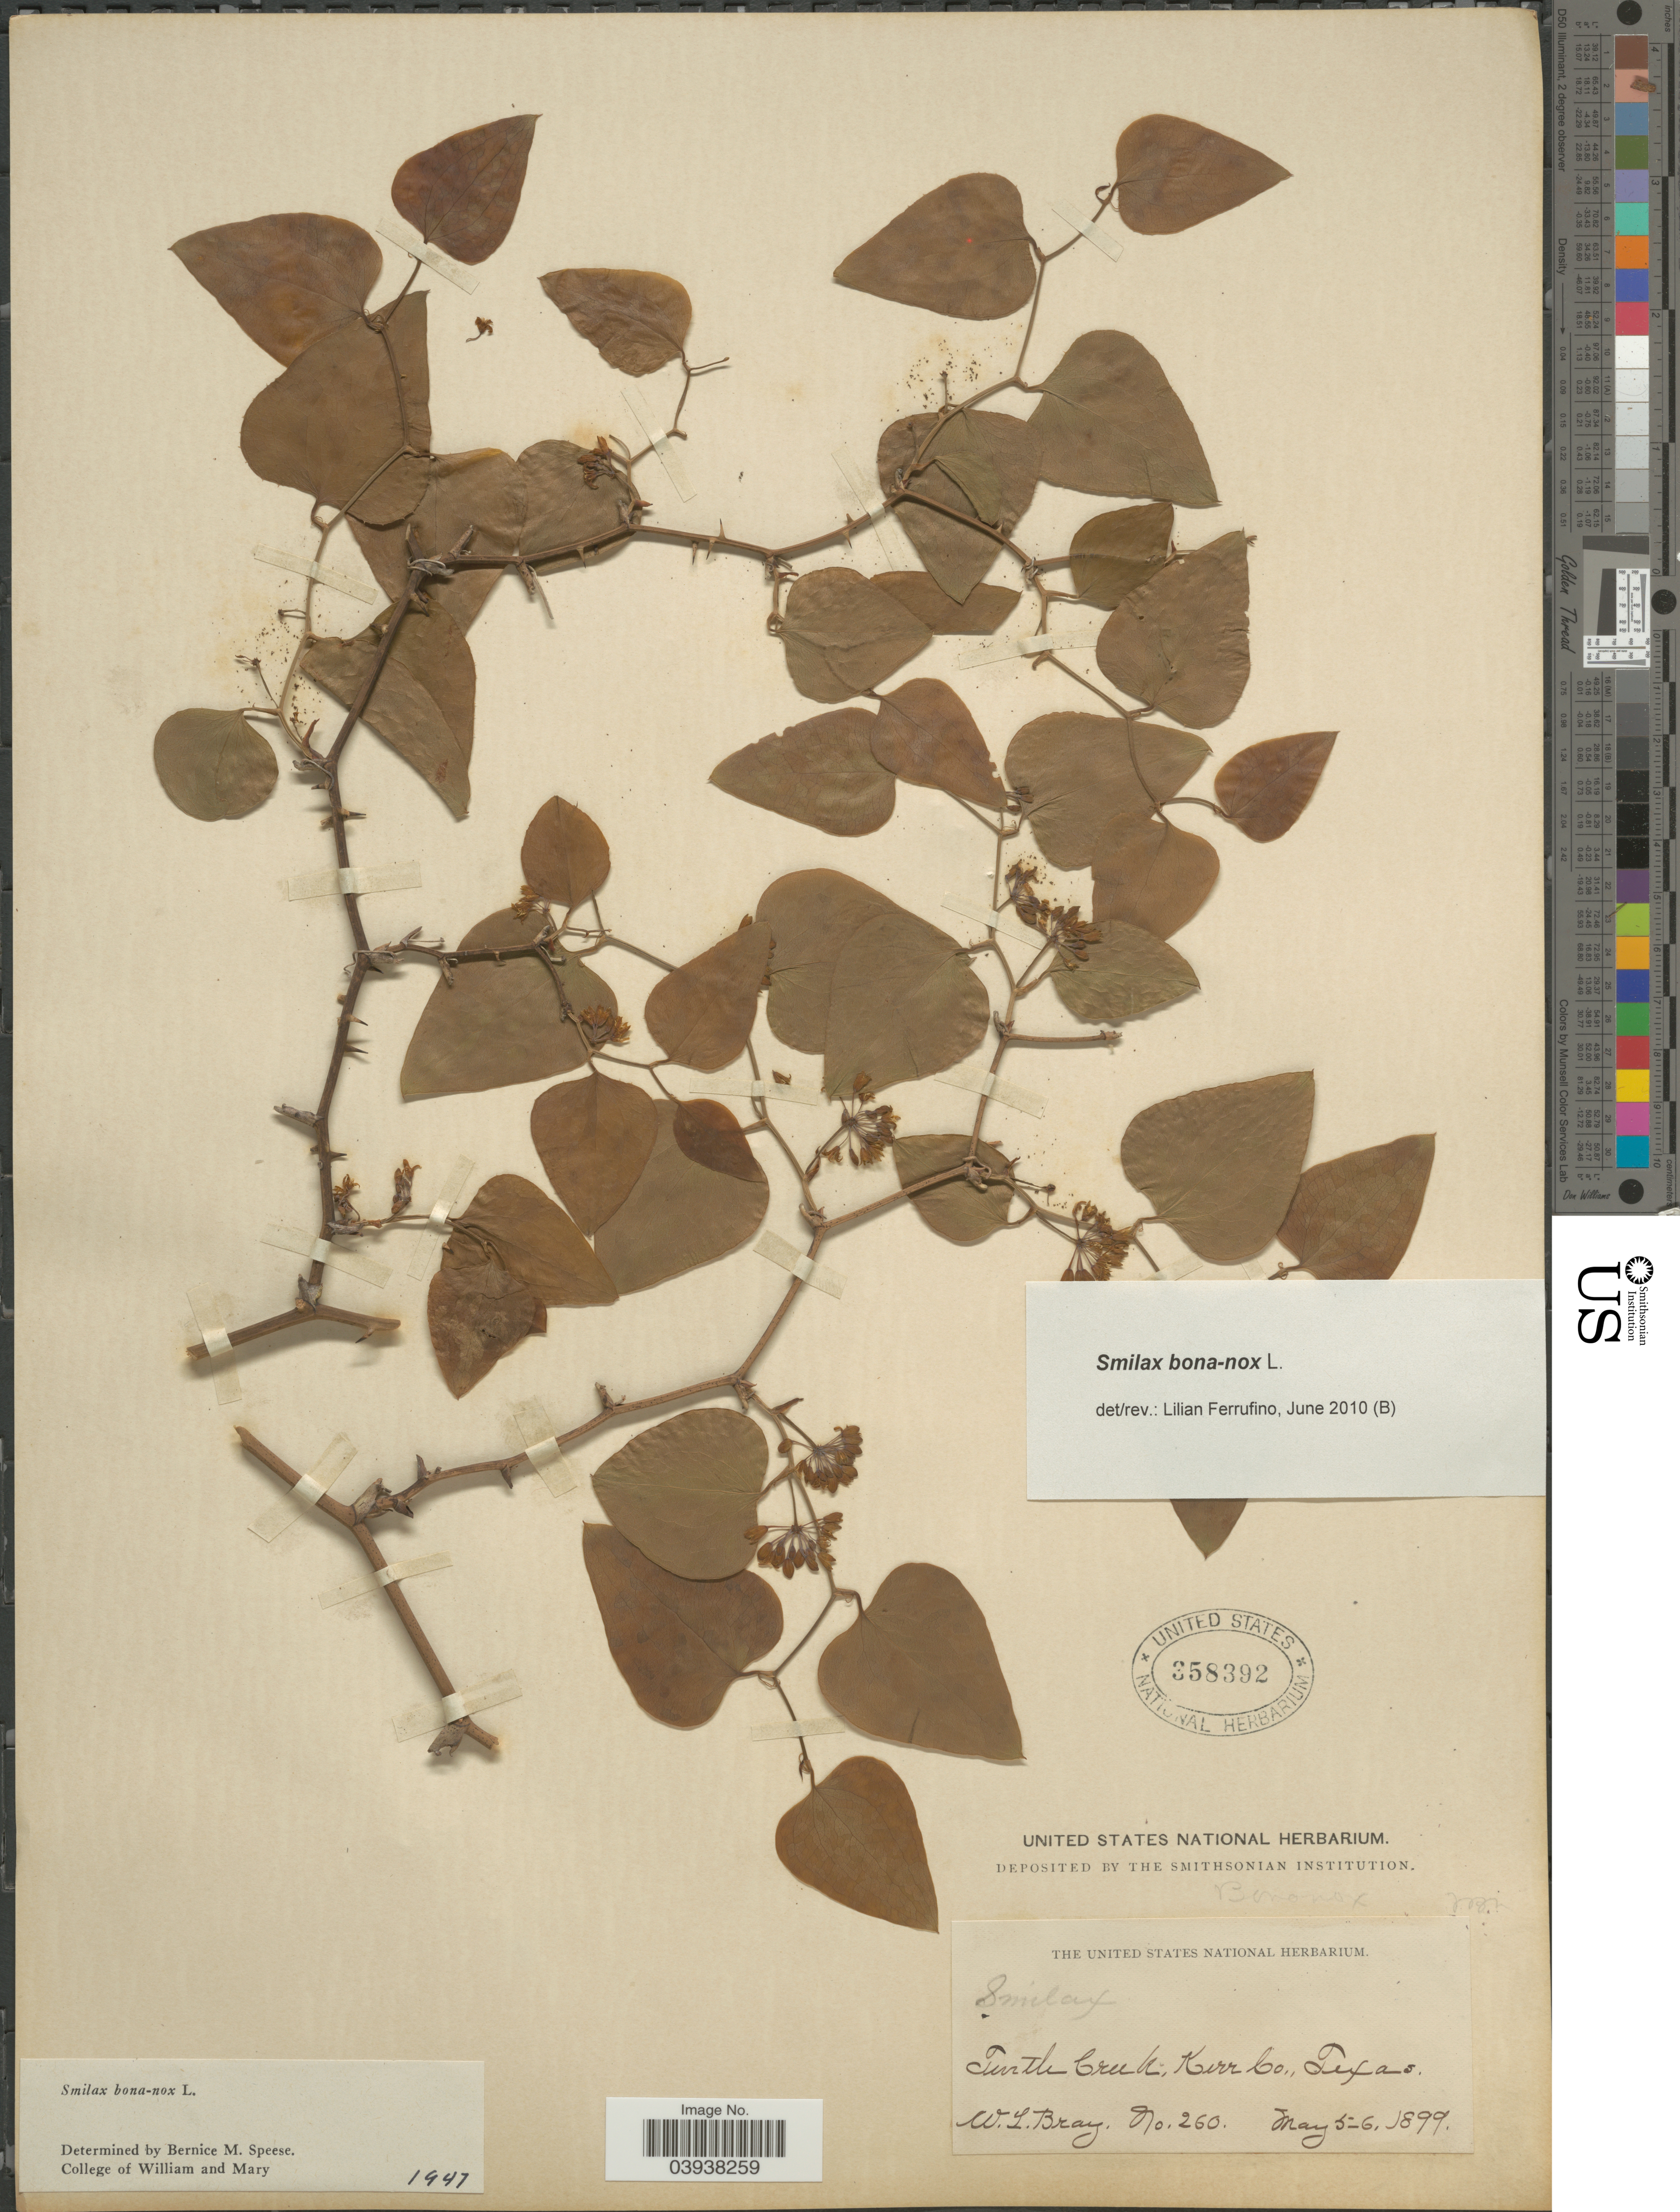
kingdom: Plantae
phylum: Tracheophyta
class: Liliopsida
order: Liliales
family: Smilacaceae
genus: Smilax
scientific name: Smilax bona-nox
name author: L.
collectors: W. L. Bray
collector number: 260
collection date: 1899-05-05/1899-05-06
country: United States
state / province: Texas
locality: Turtle Creek, Kerr Co.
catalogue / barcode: US 358392